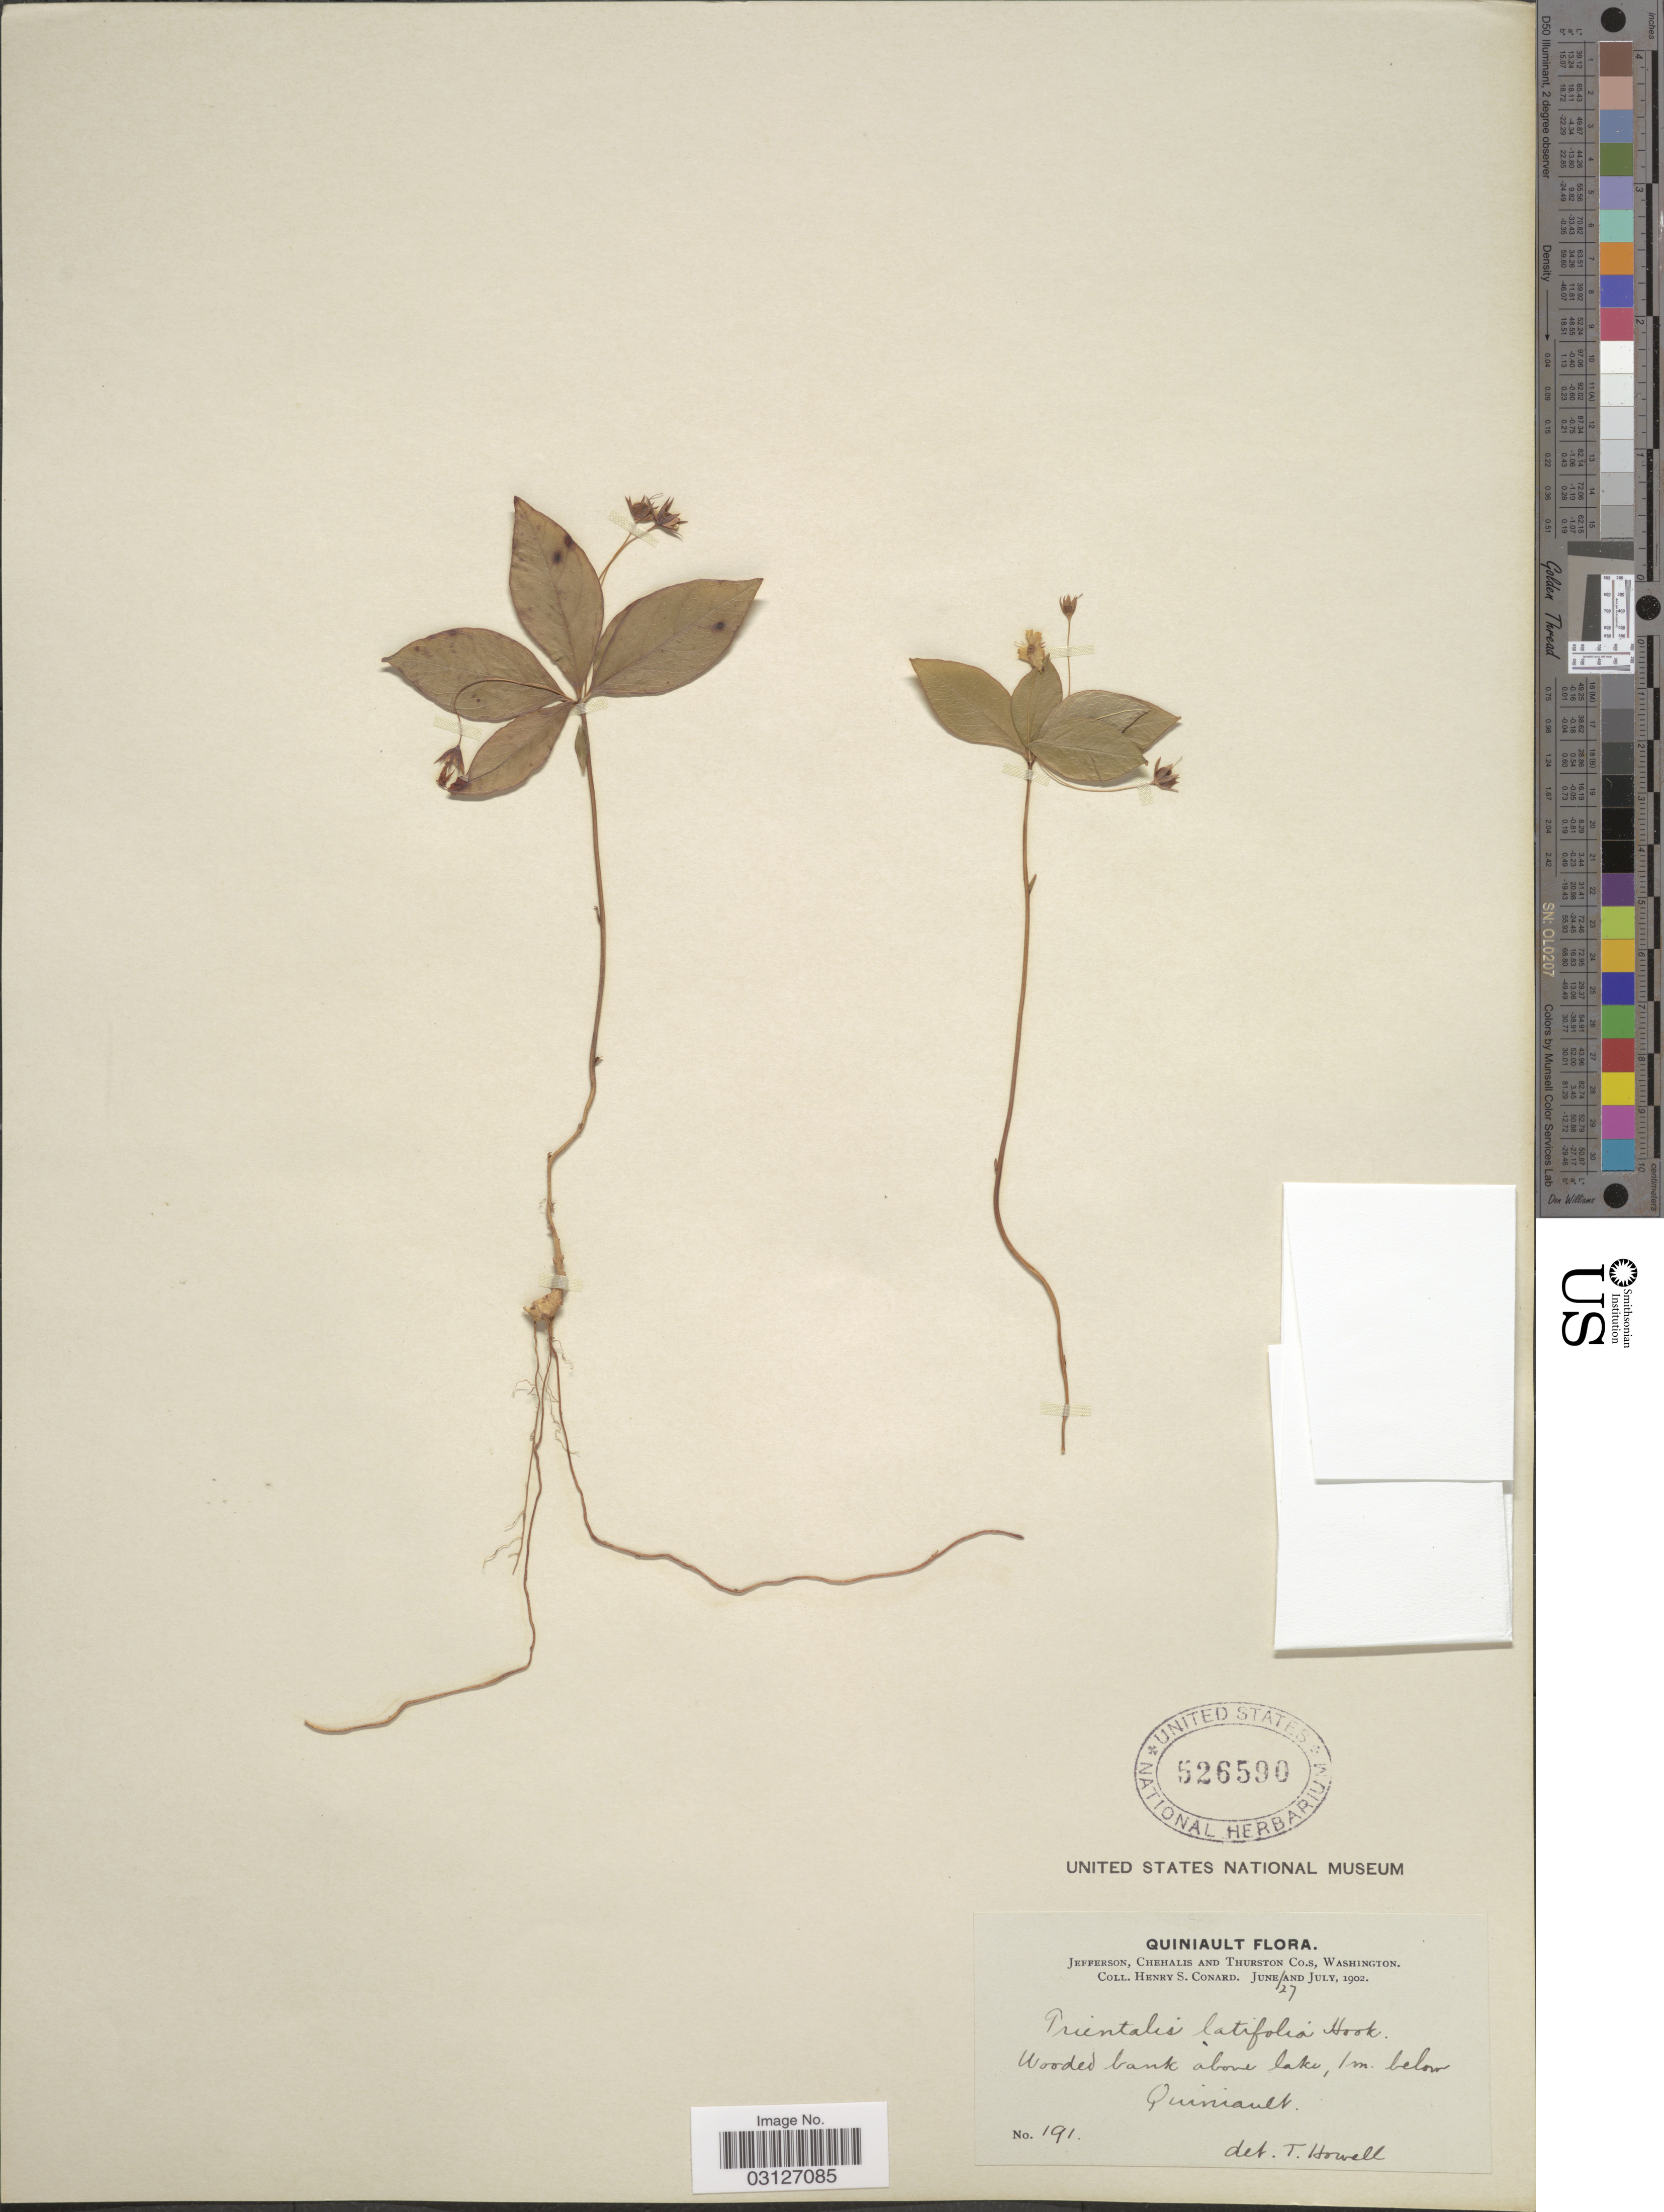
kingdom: Plantae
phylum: Tracheophyta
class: Magnoliopsida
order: Ericales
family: Primulaceae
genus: Trientalis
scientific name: Trientalis latifolia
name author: Hook.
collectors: H. S. Conard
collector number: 191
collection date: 1902-06-27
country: United States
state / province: Washington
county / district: Thurston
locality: Quiniault, Jefferson, Chehalis and Thurston Co.s, Wooded bank above lake, 1 m. below Quiniault.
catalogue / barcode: US 526590